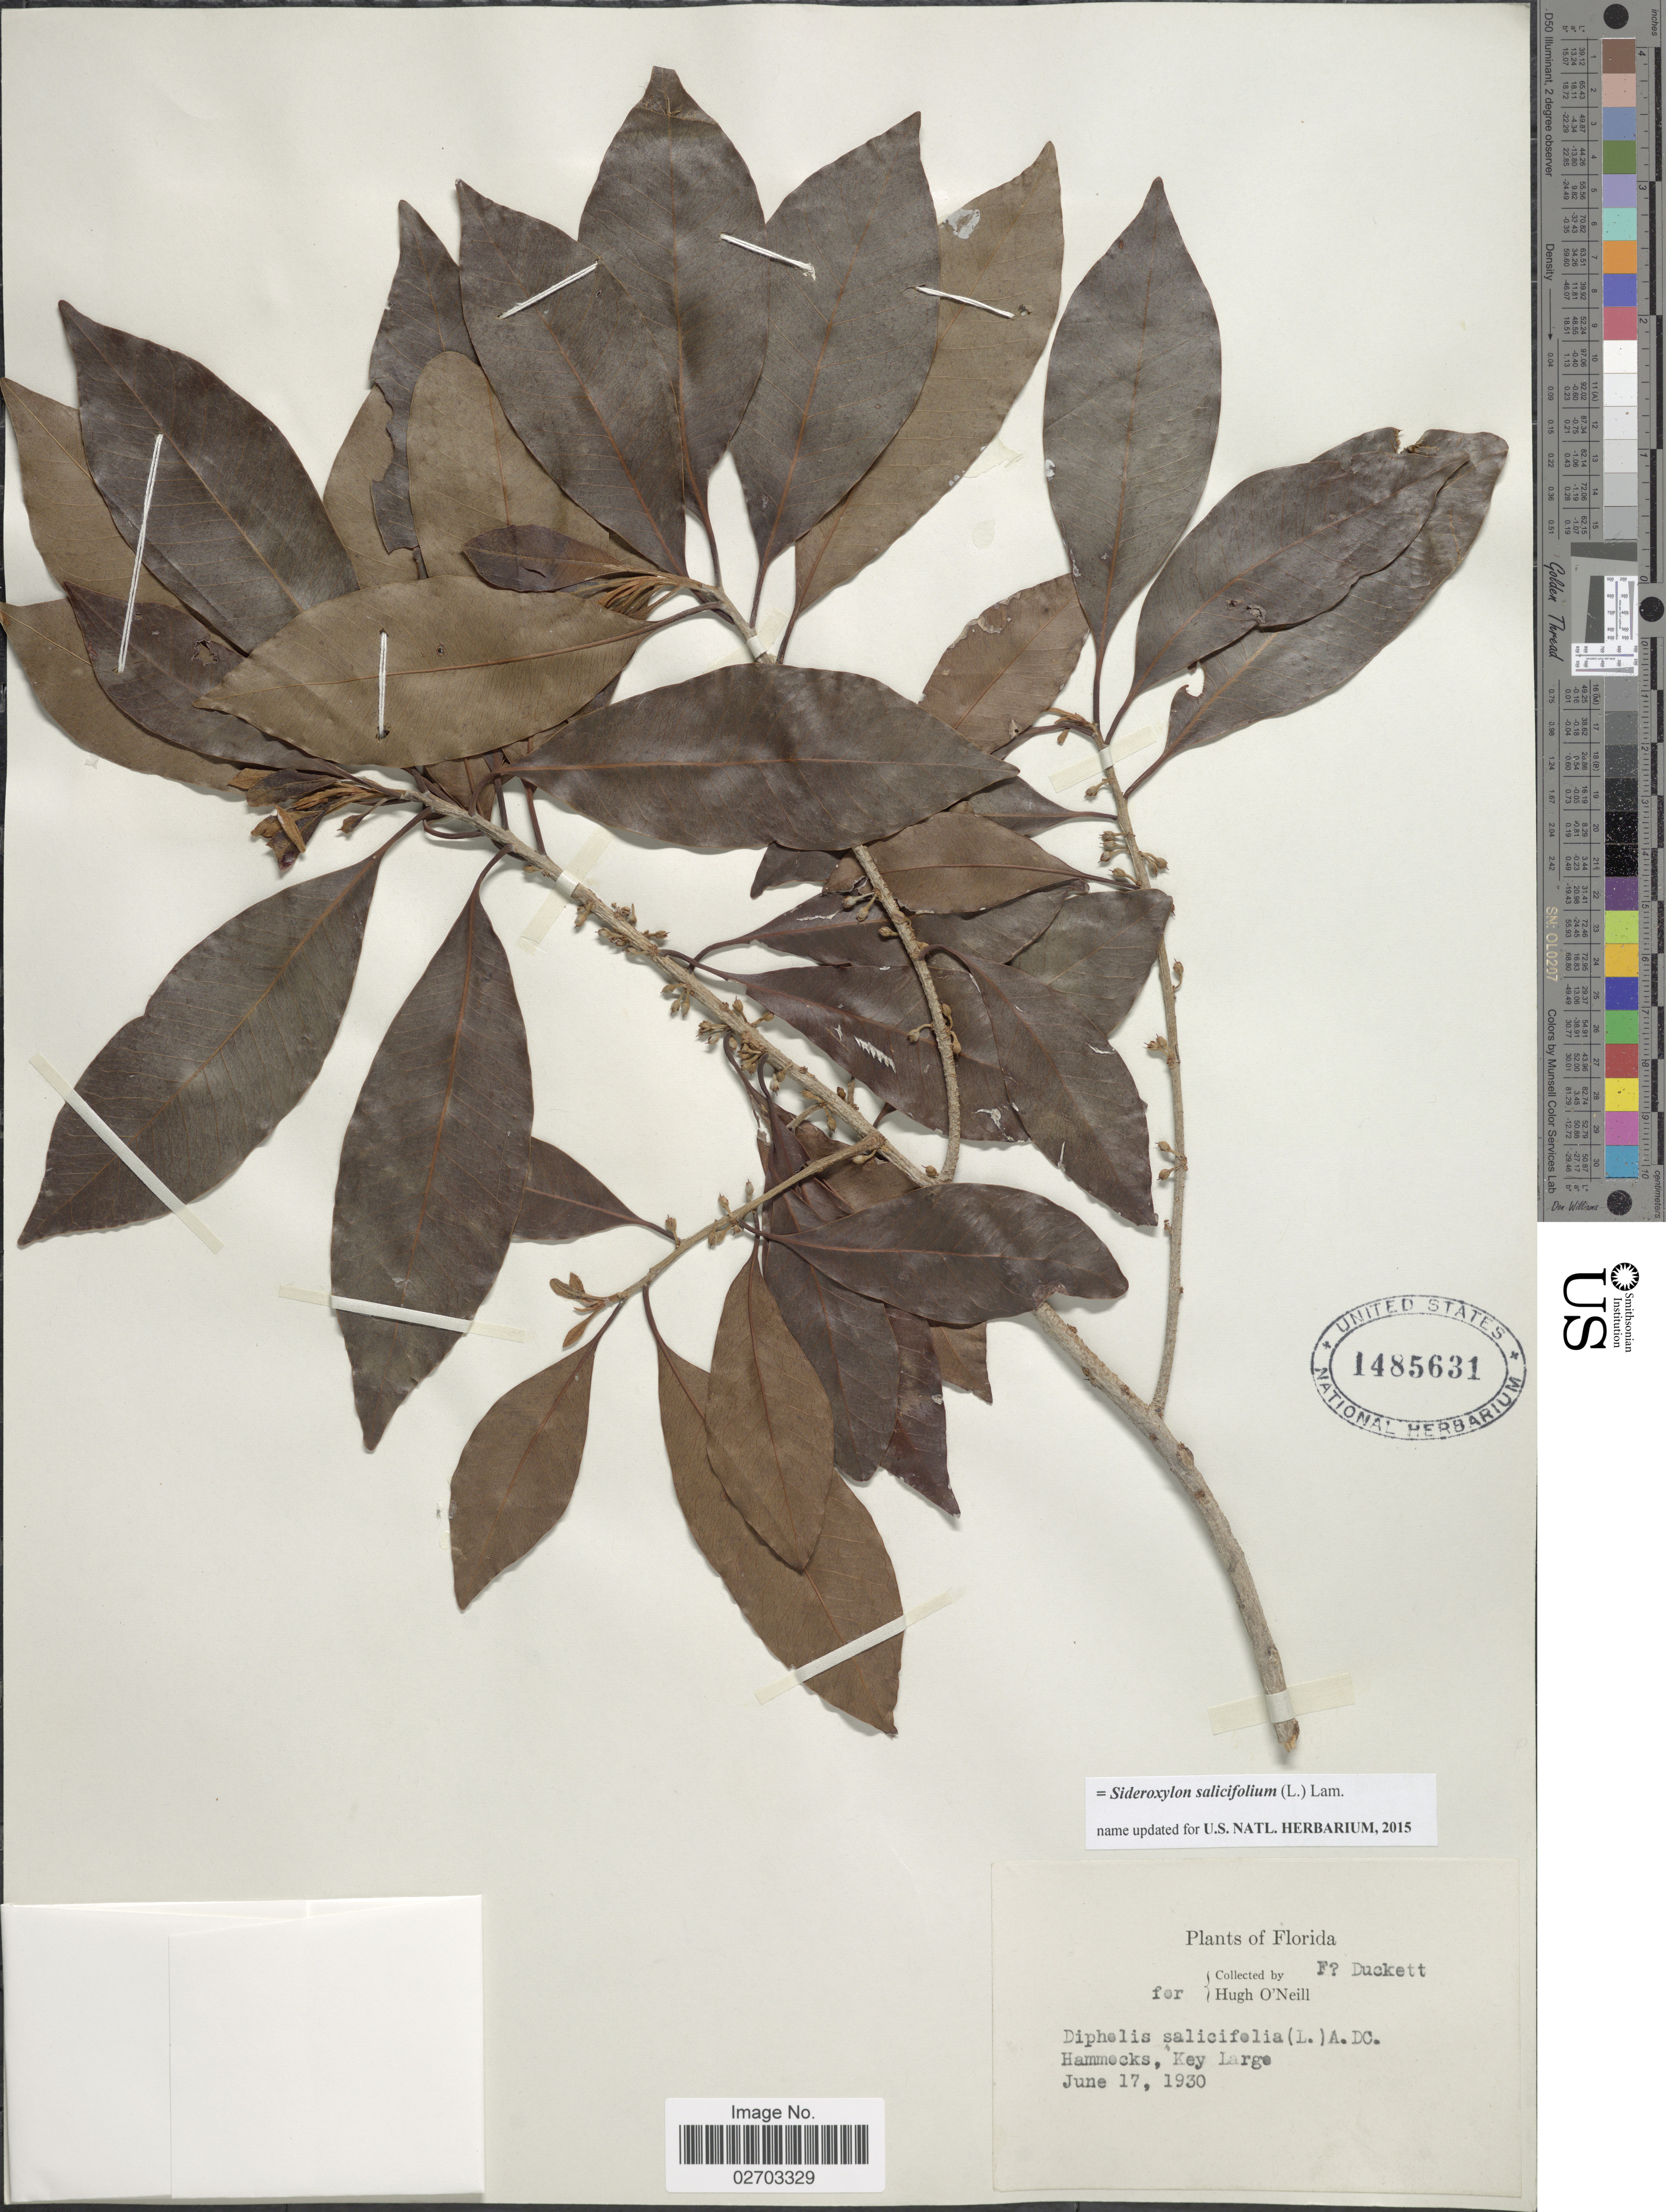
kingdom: Plantae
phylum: Tracheophyta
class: Magnoliopsida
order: Ericales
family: Sapotaceae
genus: Sideroxylon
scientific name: Sideroxylon salicifolium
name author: (L.) Lam.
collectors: H. O'Neill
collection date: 1930-06-17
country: United States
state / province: Florida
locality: Hammocks, Key Large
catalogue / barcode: US 1485631